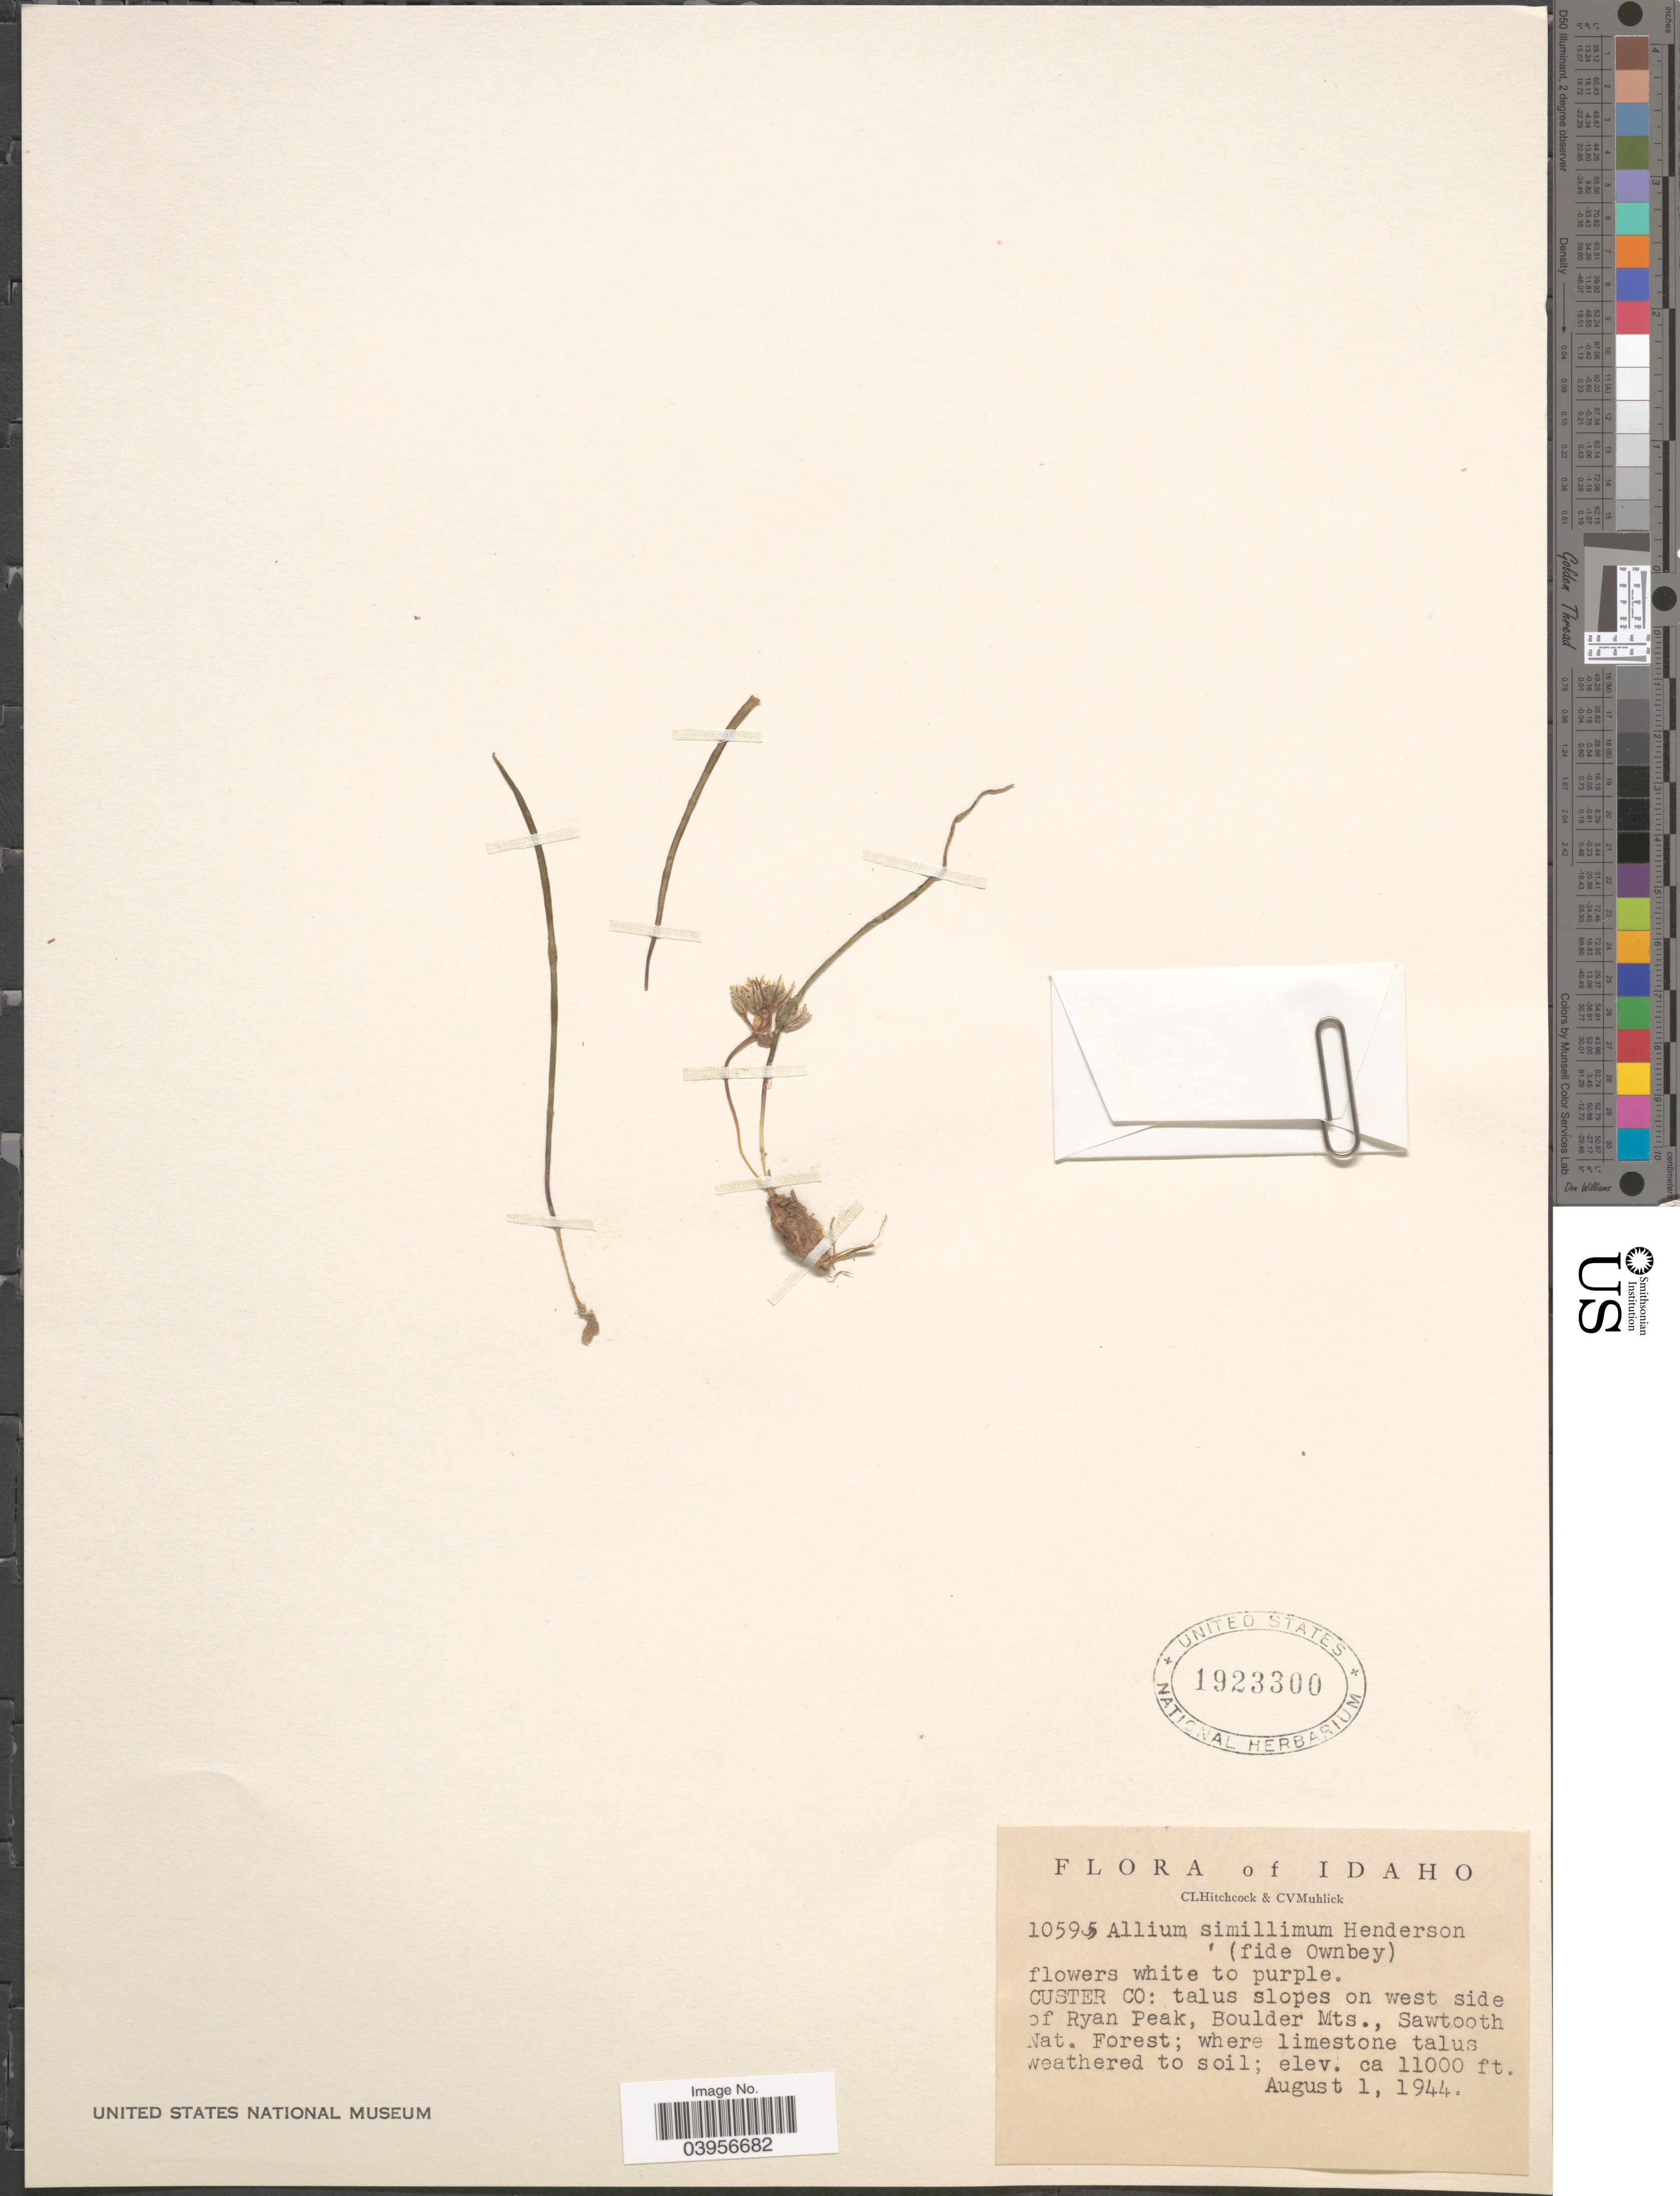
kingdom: Plantae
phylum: Tracheophyta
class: Liliopsida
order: Asparagales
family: Amaryllidaceae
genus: Allium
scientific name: Allium simillimum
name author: L.F. Hend.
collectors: C. L. Hitchcock & C. V. Muhlick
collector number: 10595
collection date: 1944-08-01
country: United States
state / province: Idaho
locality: Custer Co: talus slopes on west side of Ryan Peak, Boulder Mts., Sawtooth Nat. Forest.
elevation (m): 3353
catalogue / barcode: US 1923300